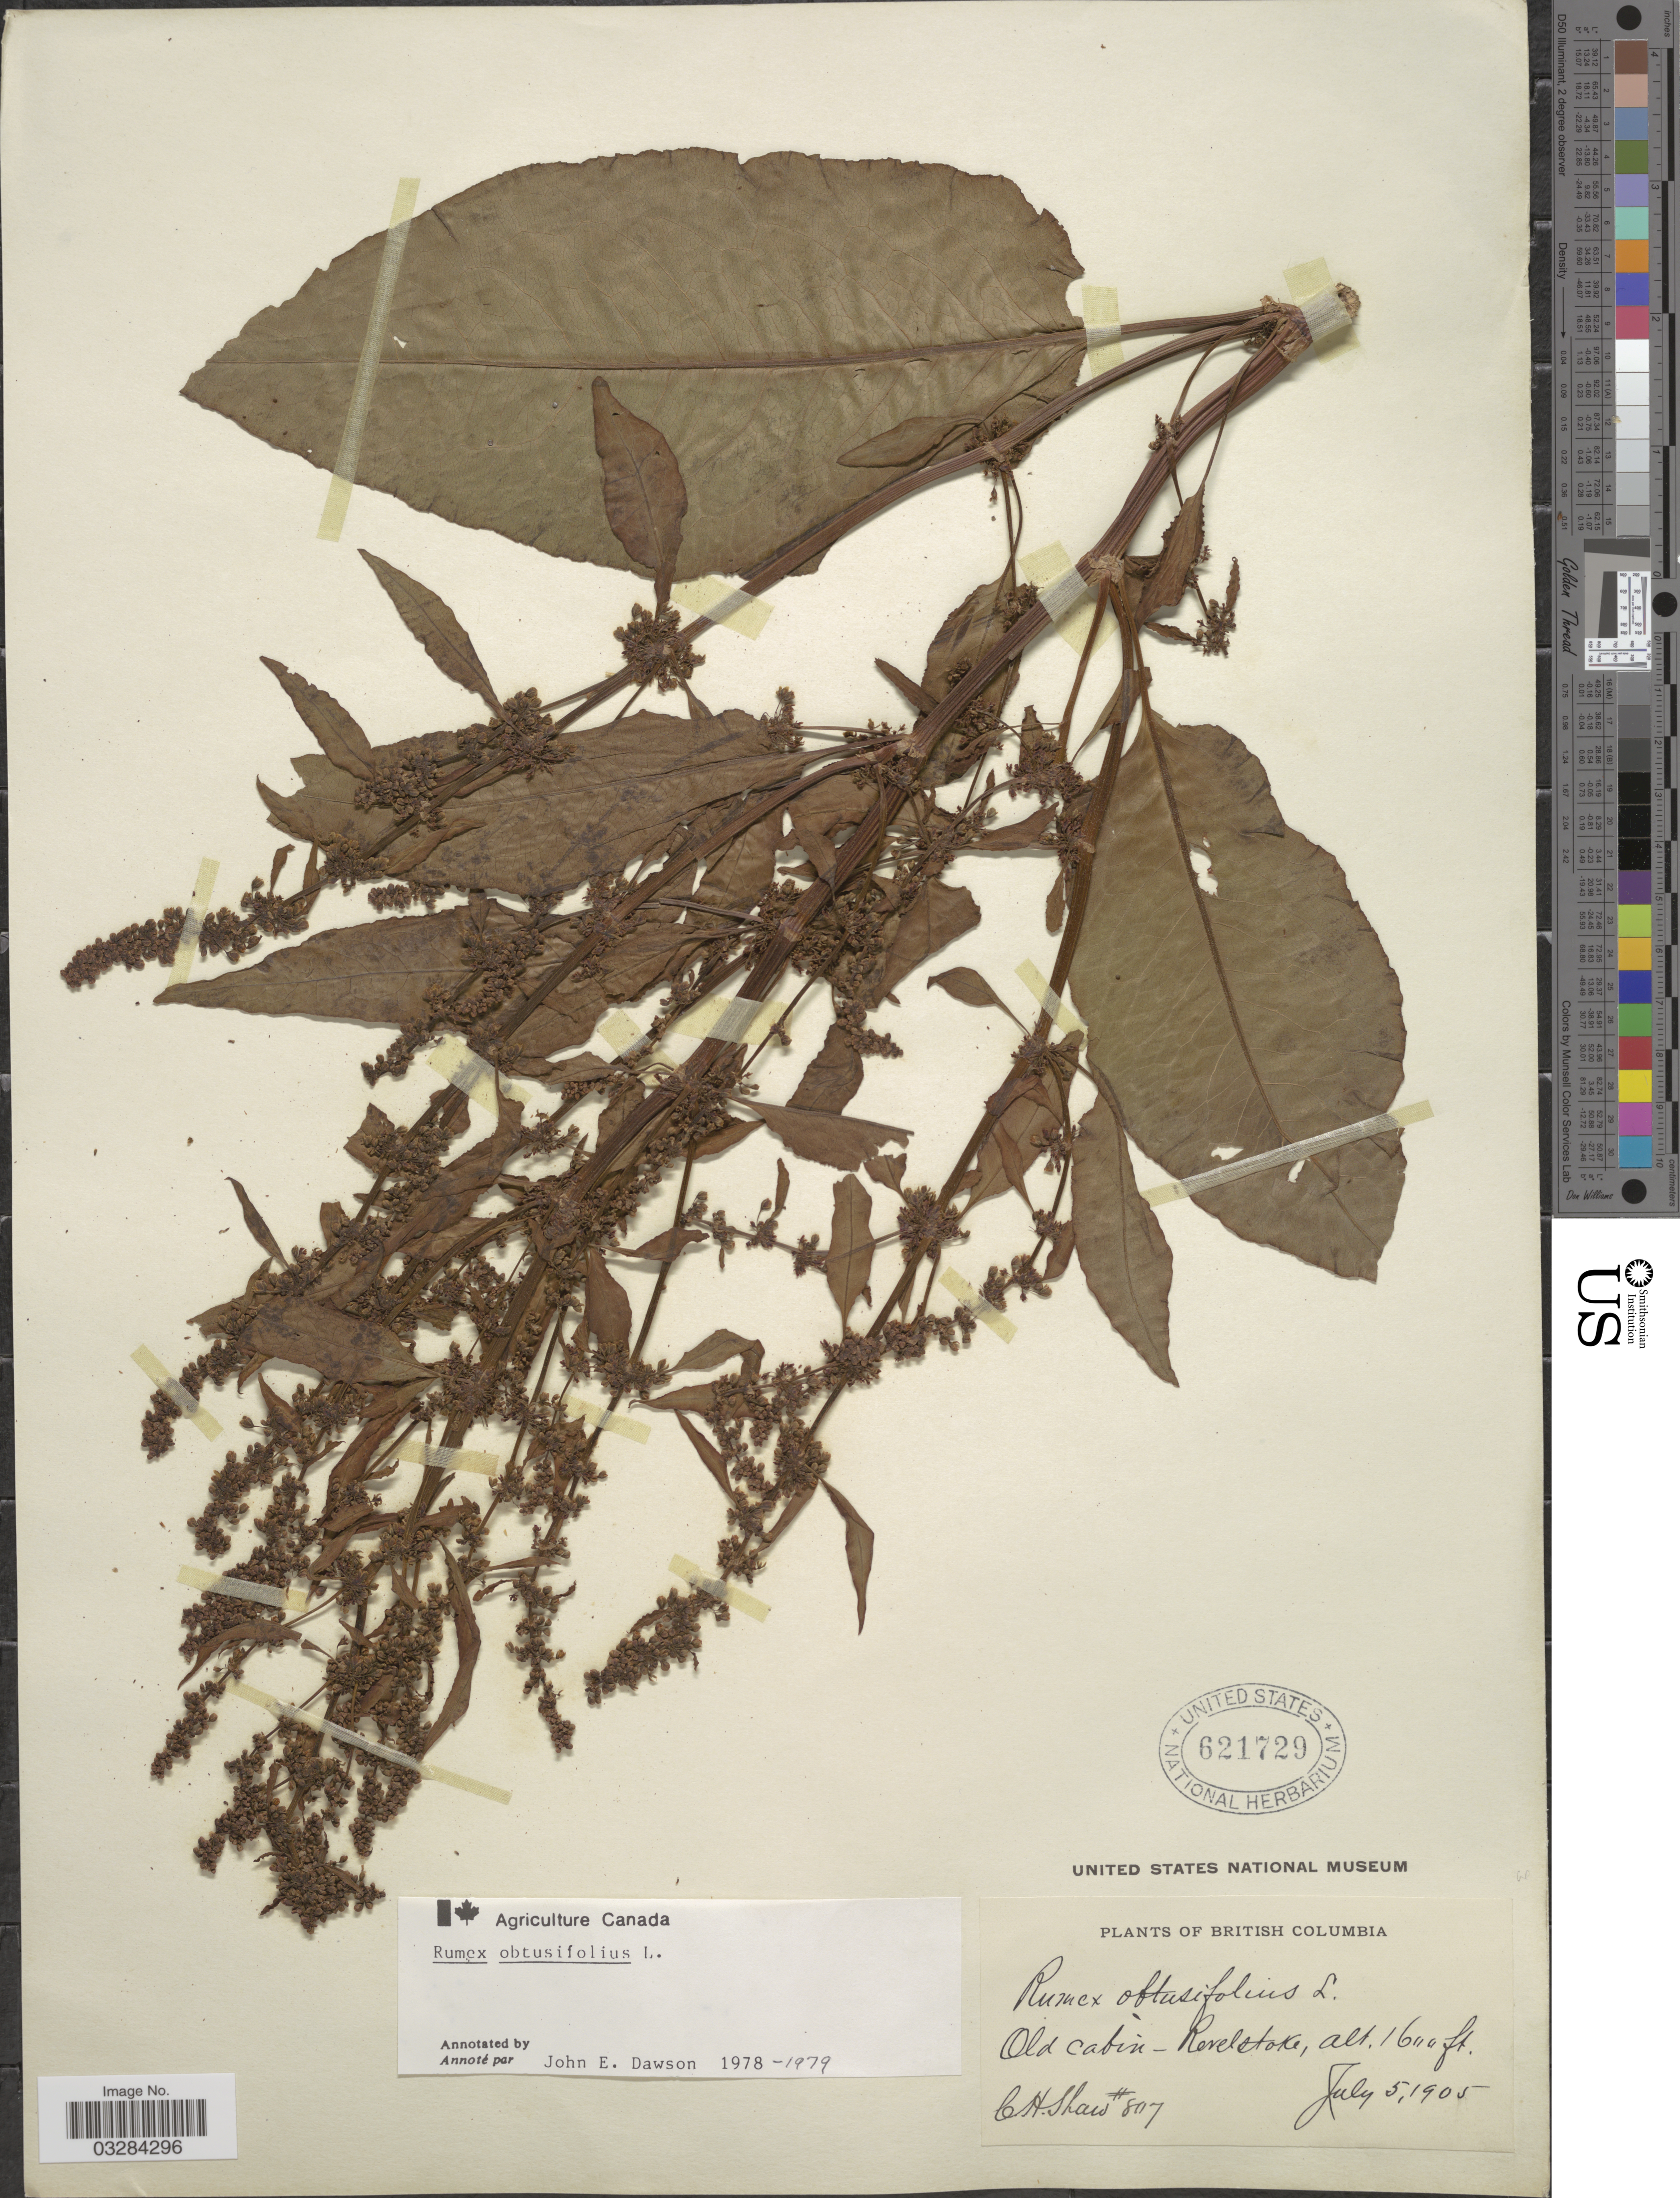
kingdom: Plantae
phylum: Tracheophyta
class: Magnoliopsida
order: Caryophyllales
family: Polygonaceae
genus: Rumex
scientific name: Rumex obtusifolius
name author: L.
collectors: C. H. Shaw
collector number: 807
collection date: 1905-07-05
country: Canada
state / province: British Columbia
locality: Old cabin - Revelstoke.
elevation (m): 488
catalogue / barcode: US 621729